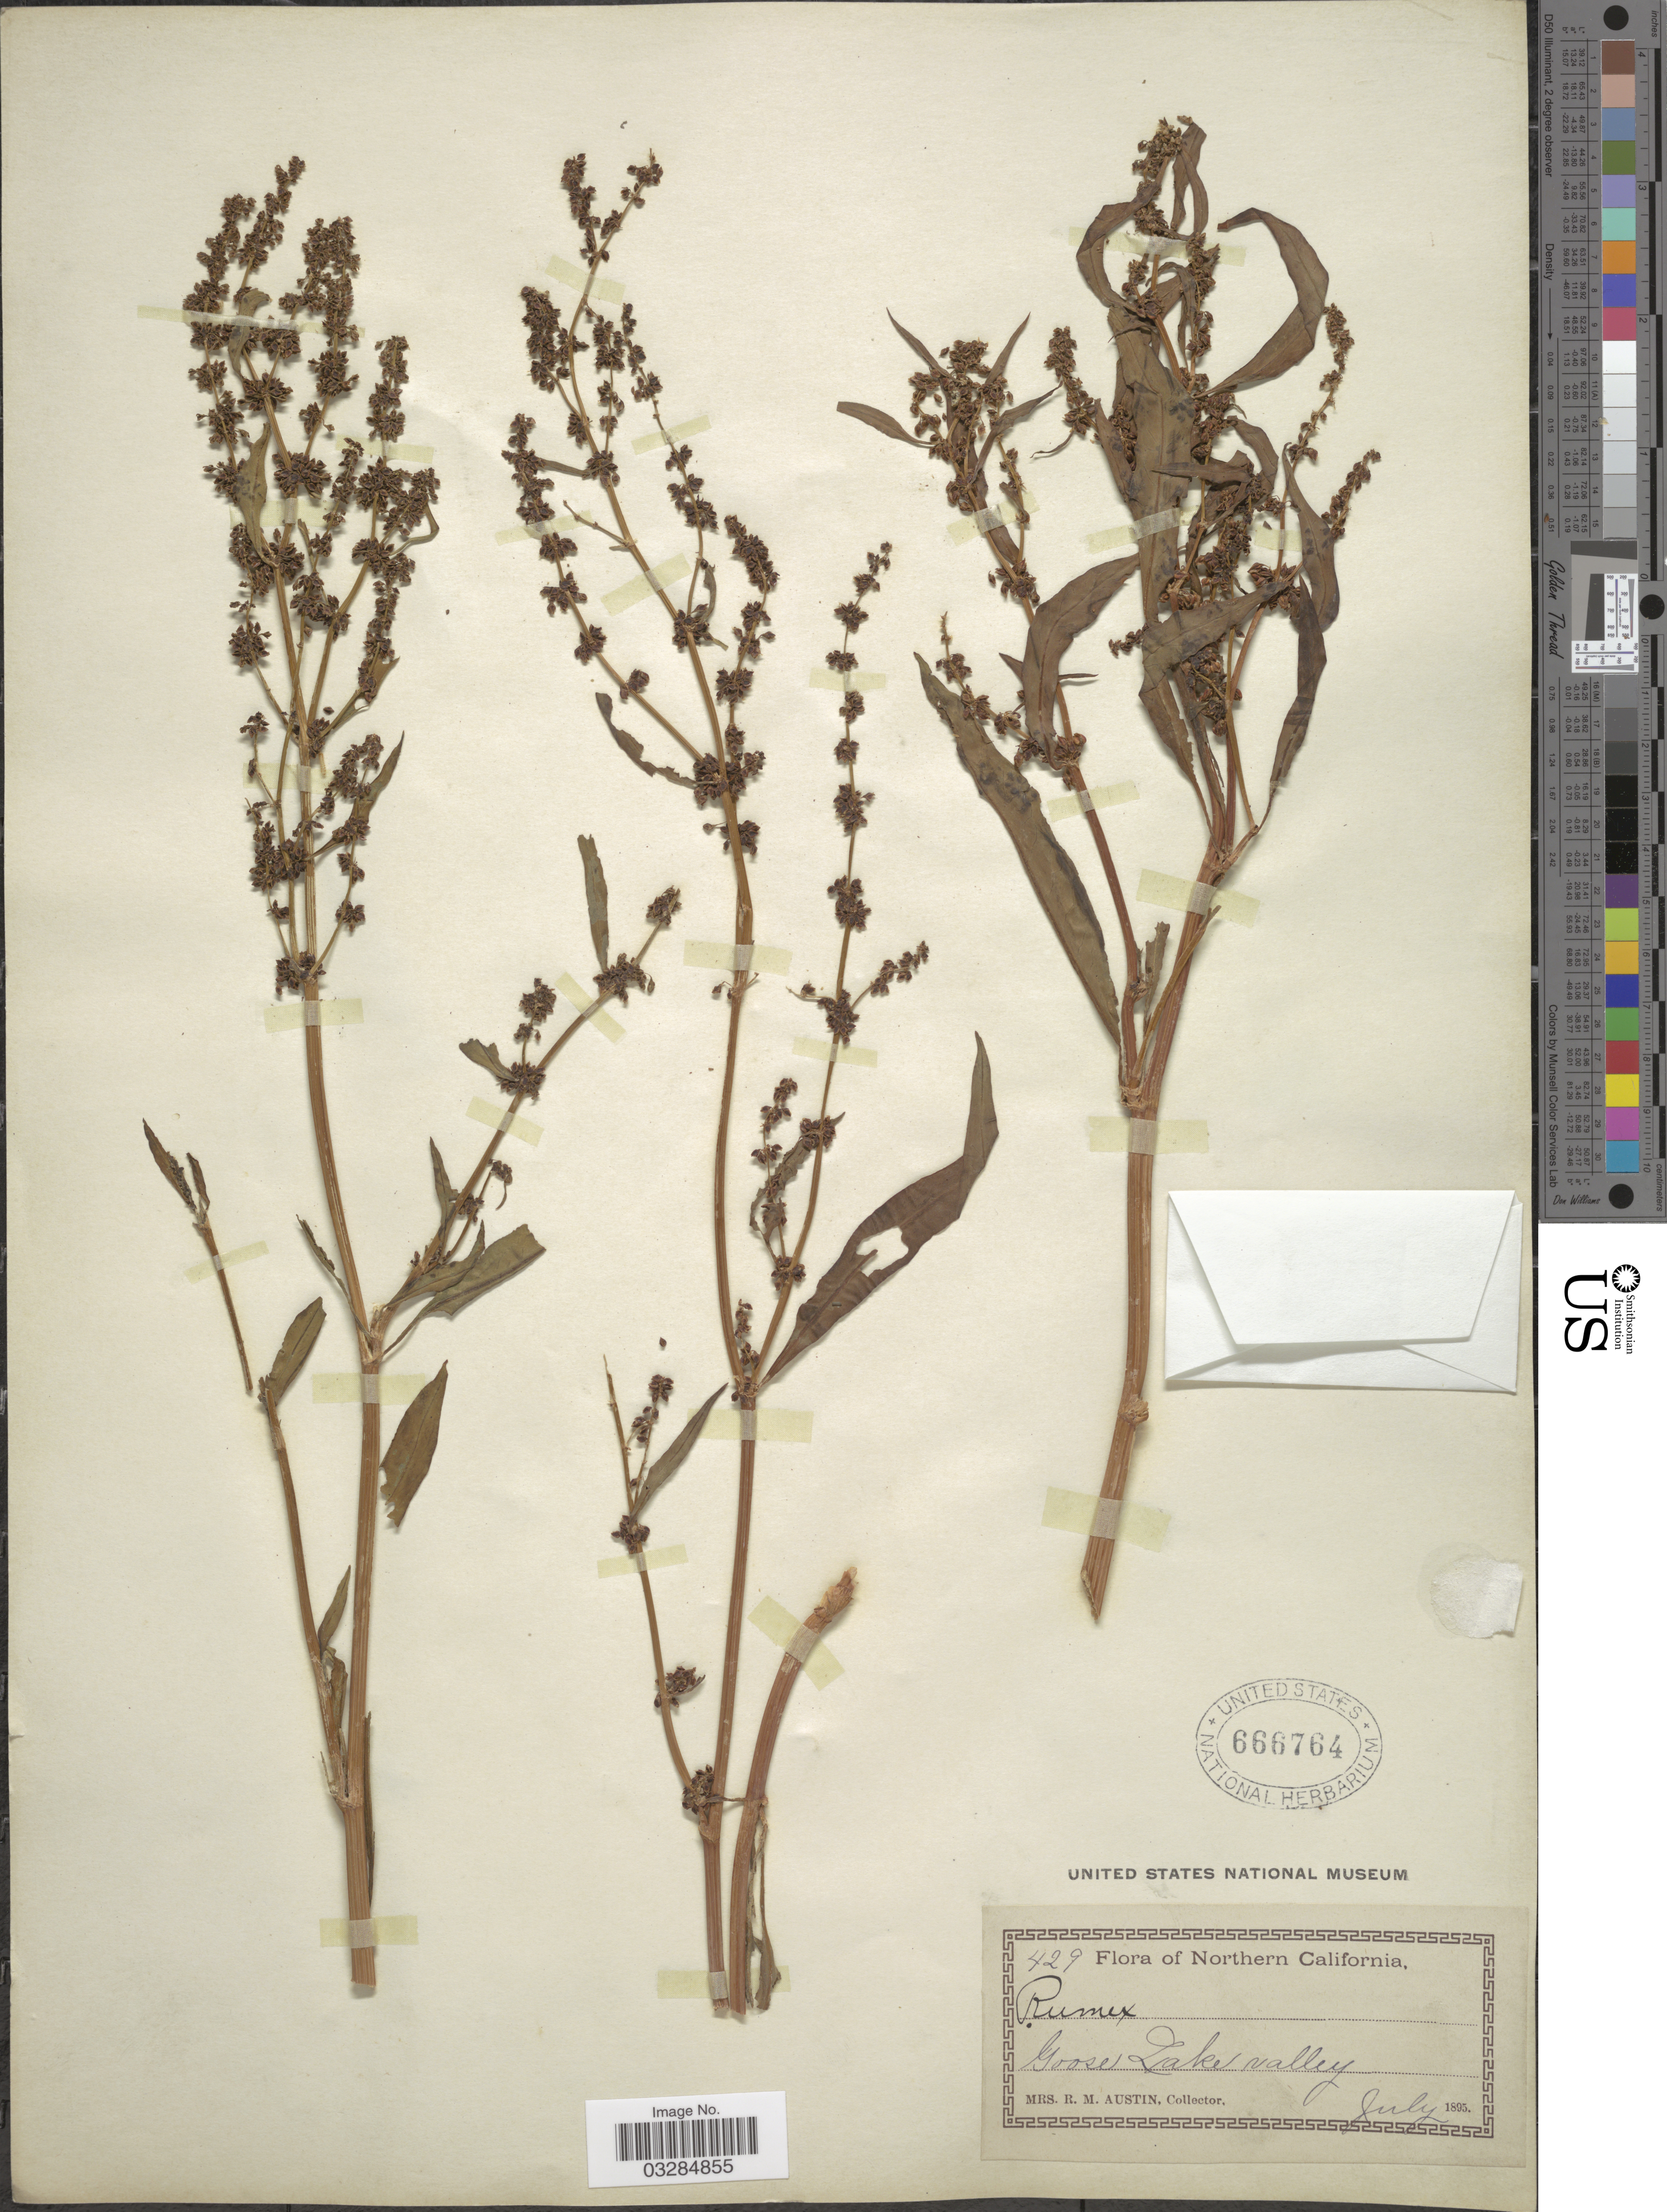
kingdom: Plantae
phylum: Tracheophyta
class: Magnoliopsida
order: Caryophyllales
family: Polygonaceae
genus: Rumex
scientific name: Rumex triangulivalvis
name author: (Danser) Rech. f.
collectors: R. Austin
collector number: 429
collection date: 1895-07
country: United States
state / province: California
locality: Northern California. Goose Lake Valley.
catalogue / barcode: US 666764